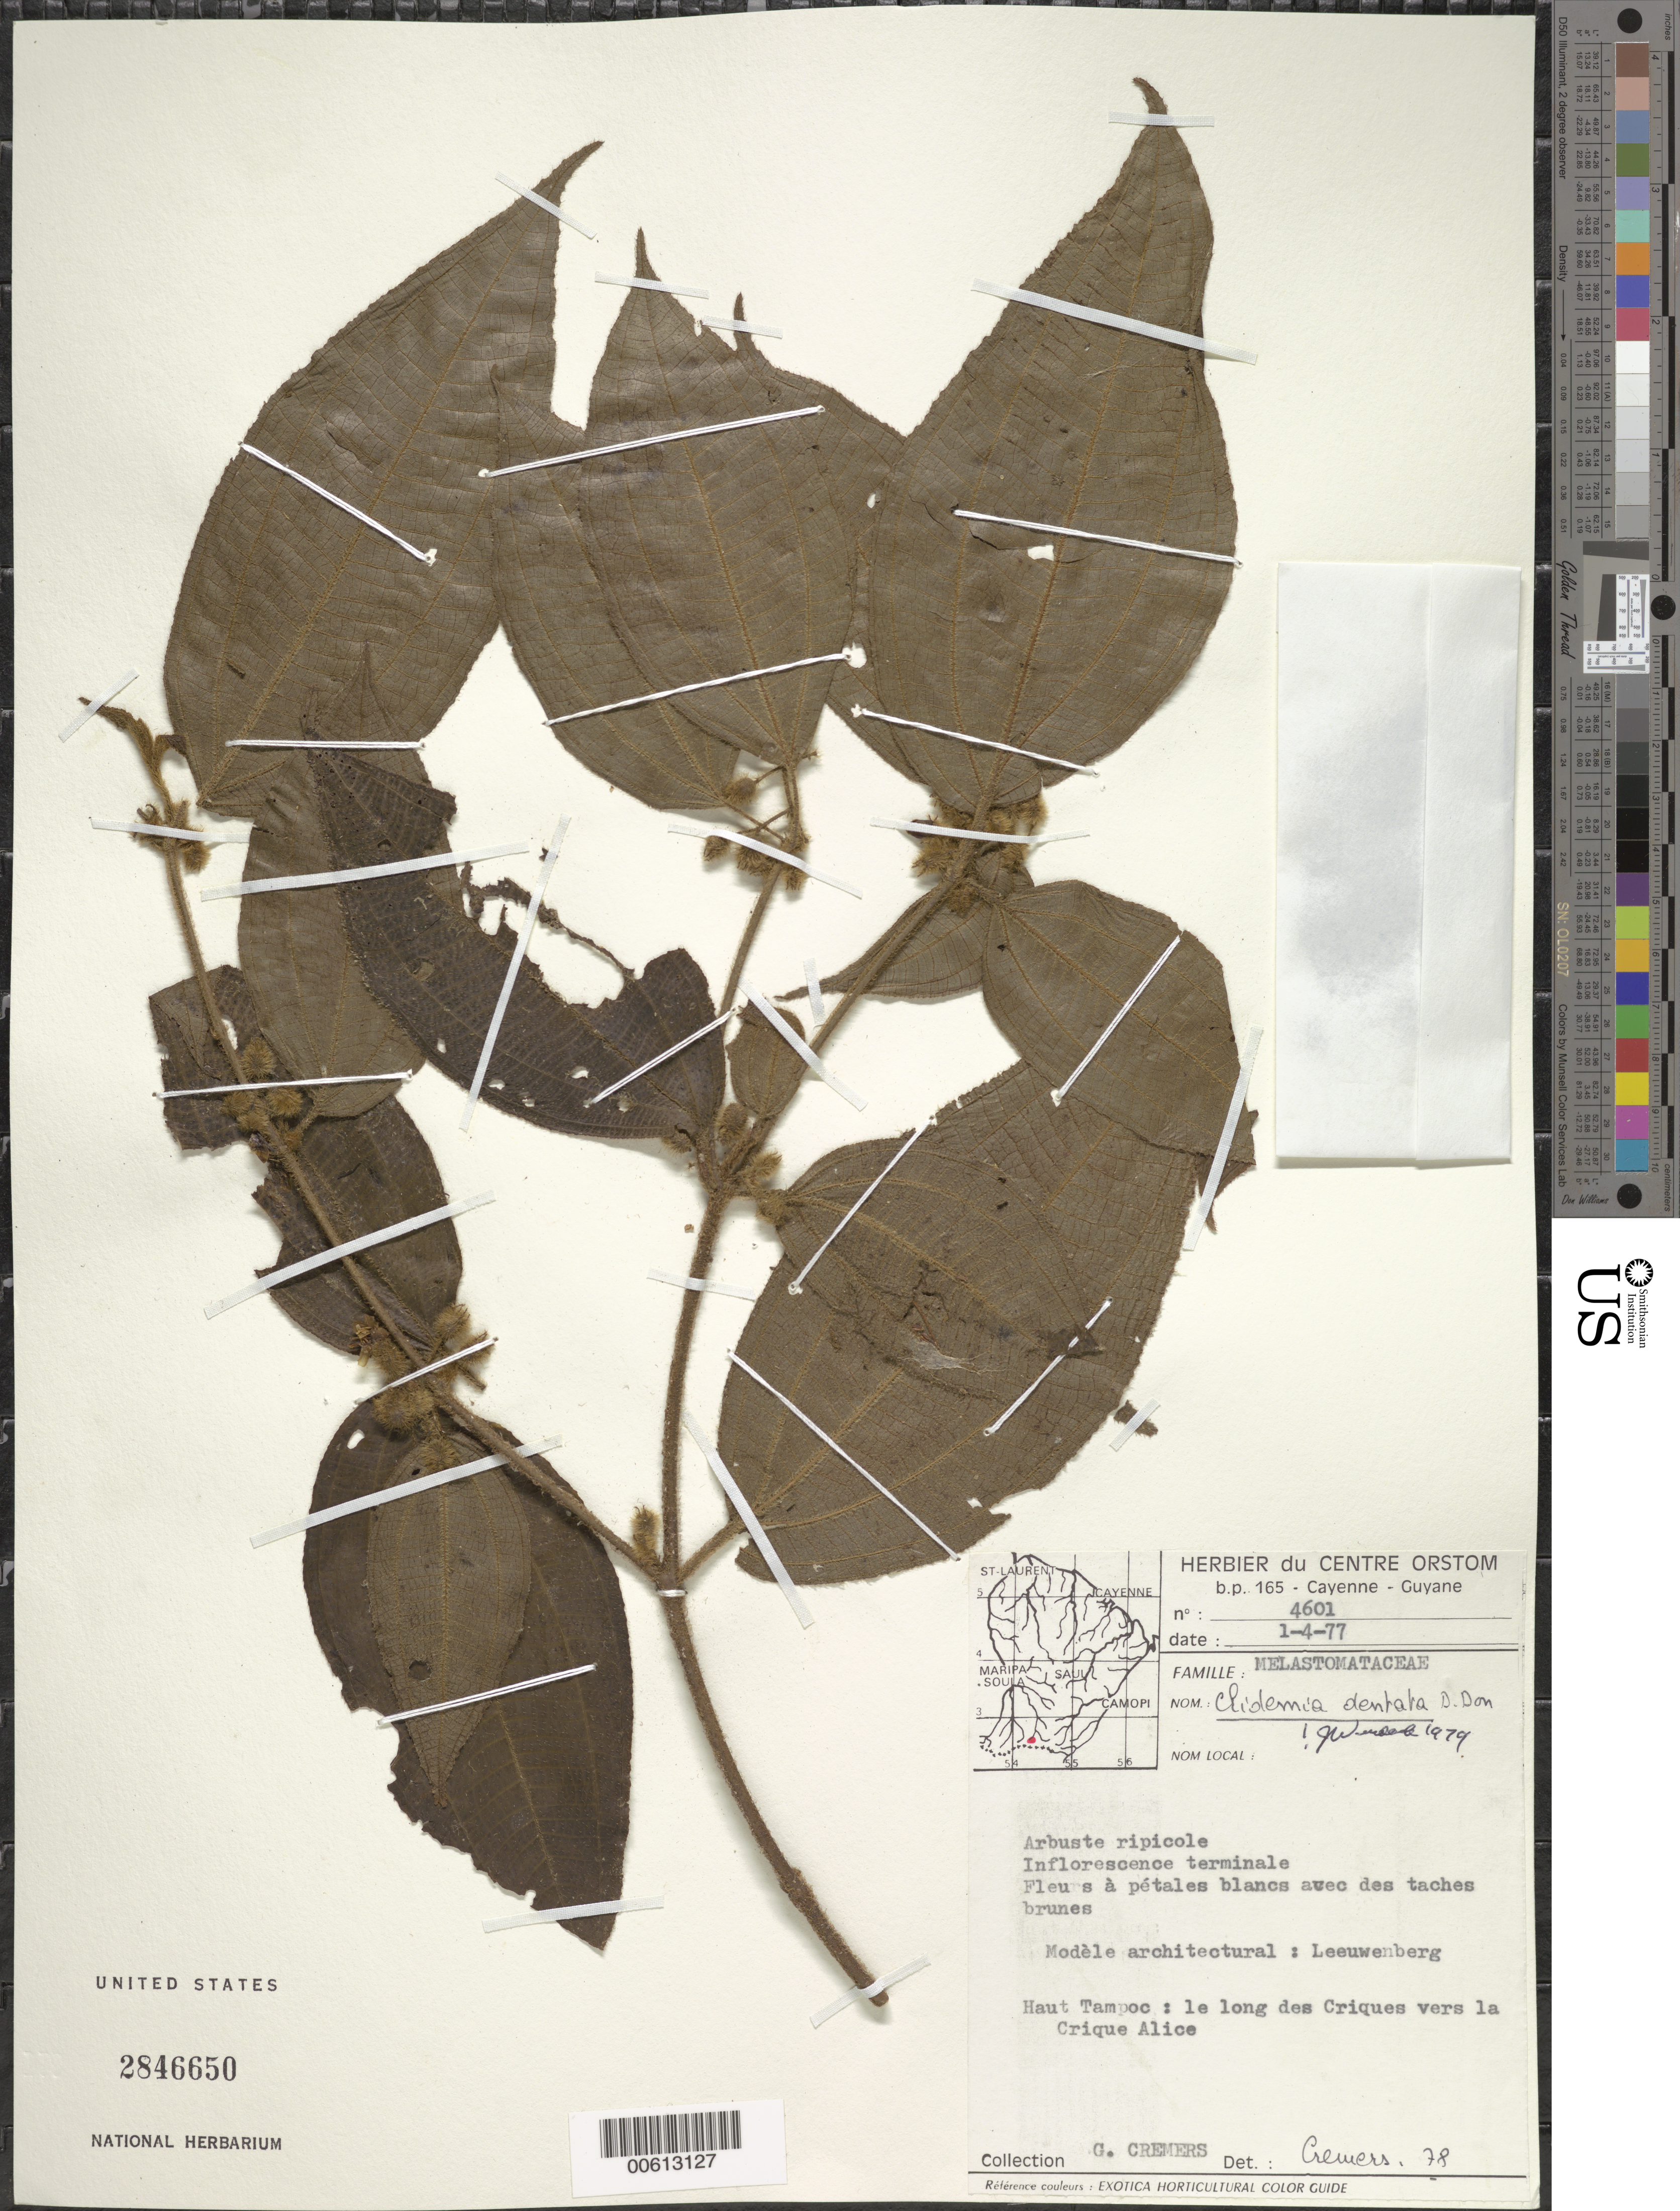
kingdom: Plantae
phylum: Tracheophyta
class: Magnoliopsida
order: Myrtales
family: Melastomataceae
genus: Clidemia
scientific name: Clidemia dentata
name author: D. Don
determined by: Wurdack, John J., (US), US (UNITED STATES)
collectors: G. Cremers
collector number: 4601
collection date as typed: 1-Apr-77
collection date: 1977-04-01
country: French Guiana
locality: Haut Tampoc, Crique Alice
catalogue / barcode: US 2846650